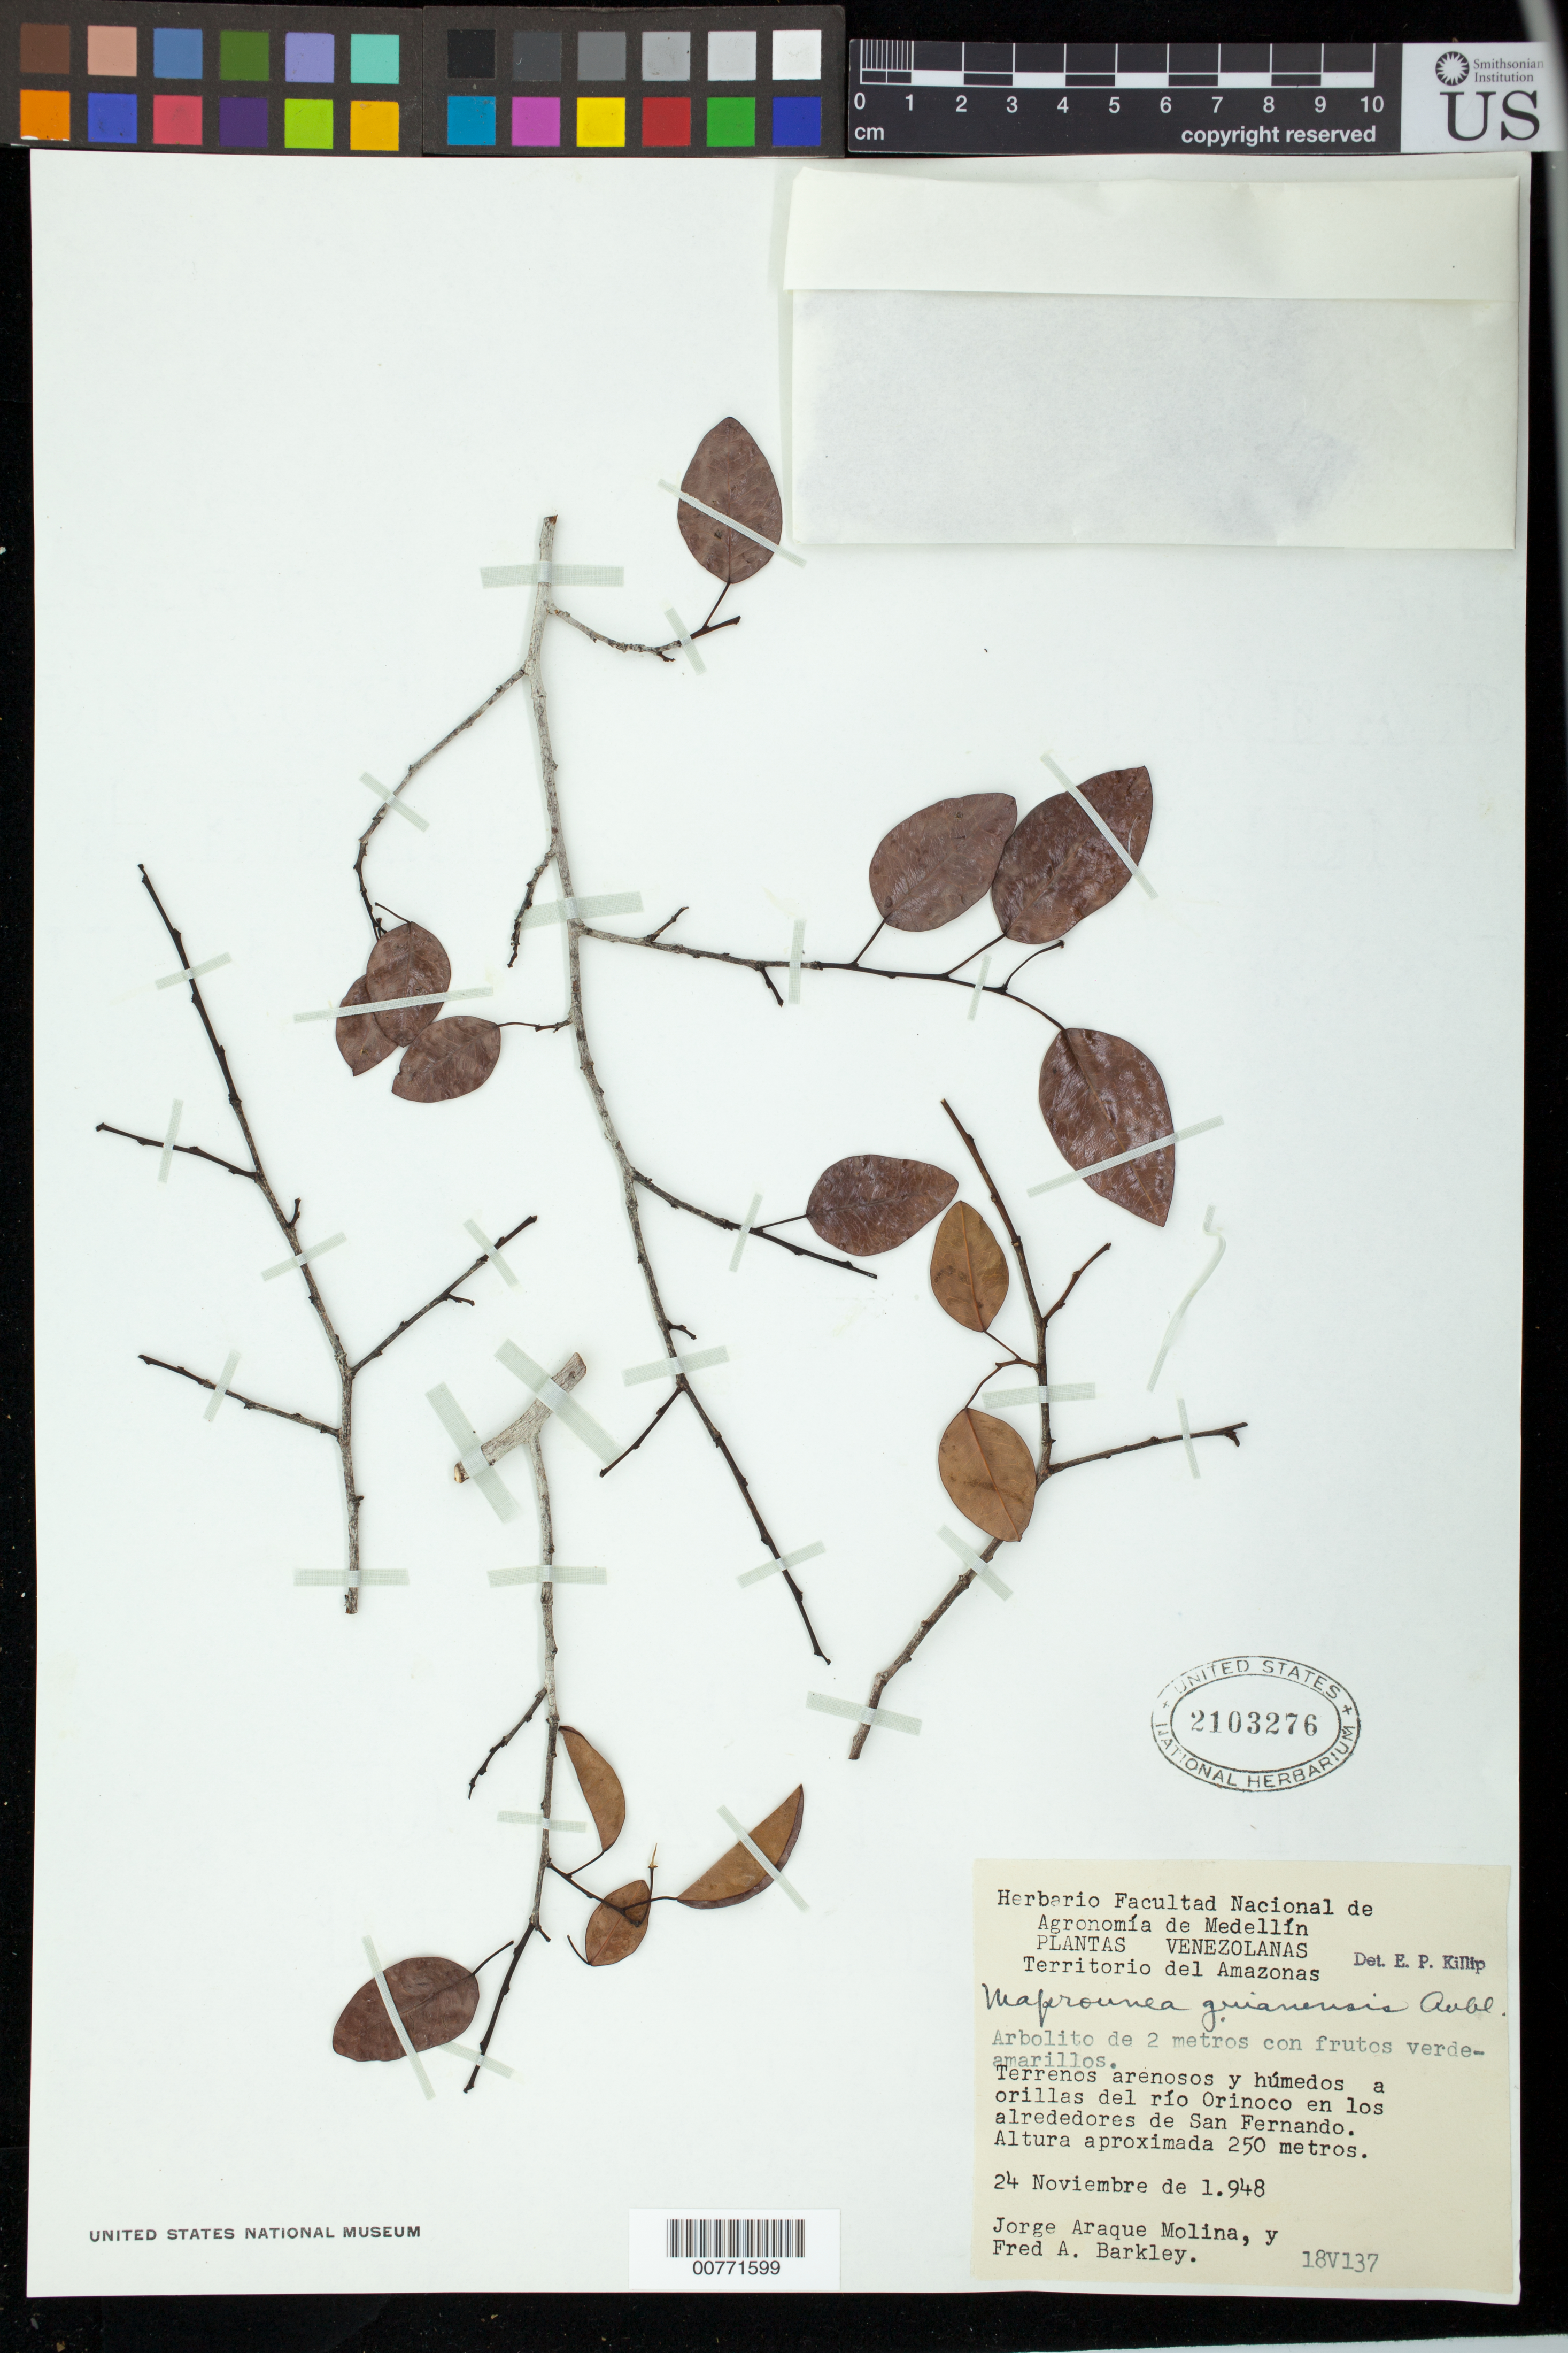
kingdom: Plantae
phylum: Tracheophyta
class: Magnoliopsida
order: Malpighiales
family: Euphorbiaceae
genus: Maprounea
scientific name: Maprounea guianensis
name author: Aubl.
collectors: J. A. Molina & F. A. Barkley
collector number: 18v 137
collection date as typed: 24-Nov-48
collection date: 1948-11-24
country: Venezuela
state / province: Amazonas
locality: Río Orinoco en los alrededores de San Fernando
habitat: Sandy, wet areas along river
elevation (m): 250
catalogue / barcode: US 2103276